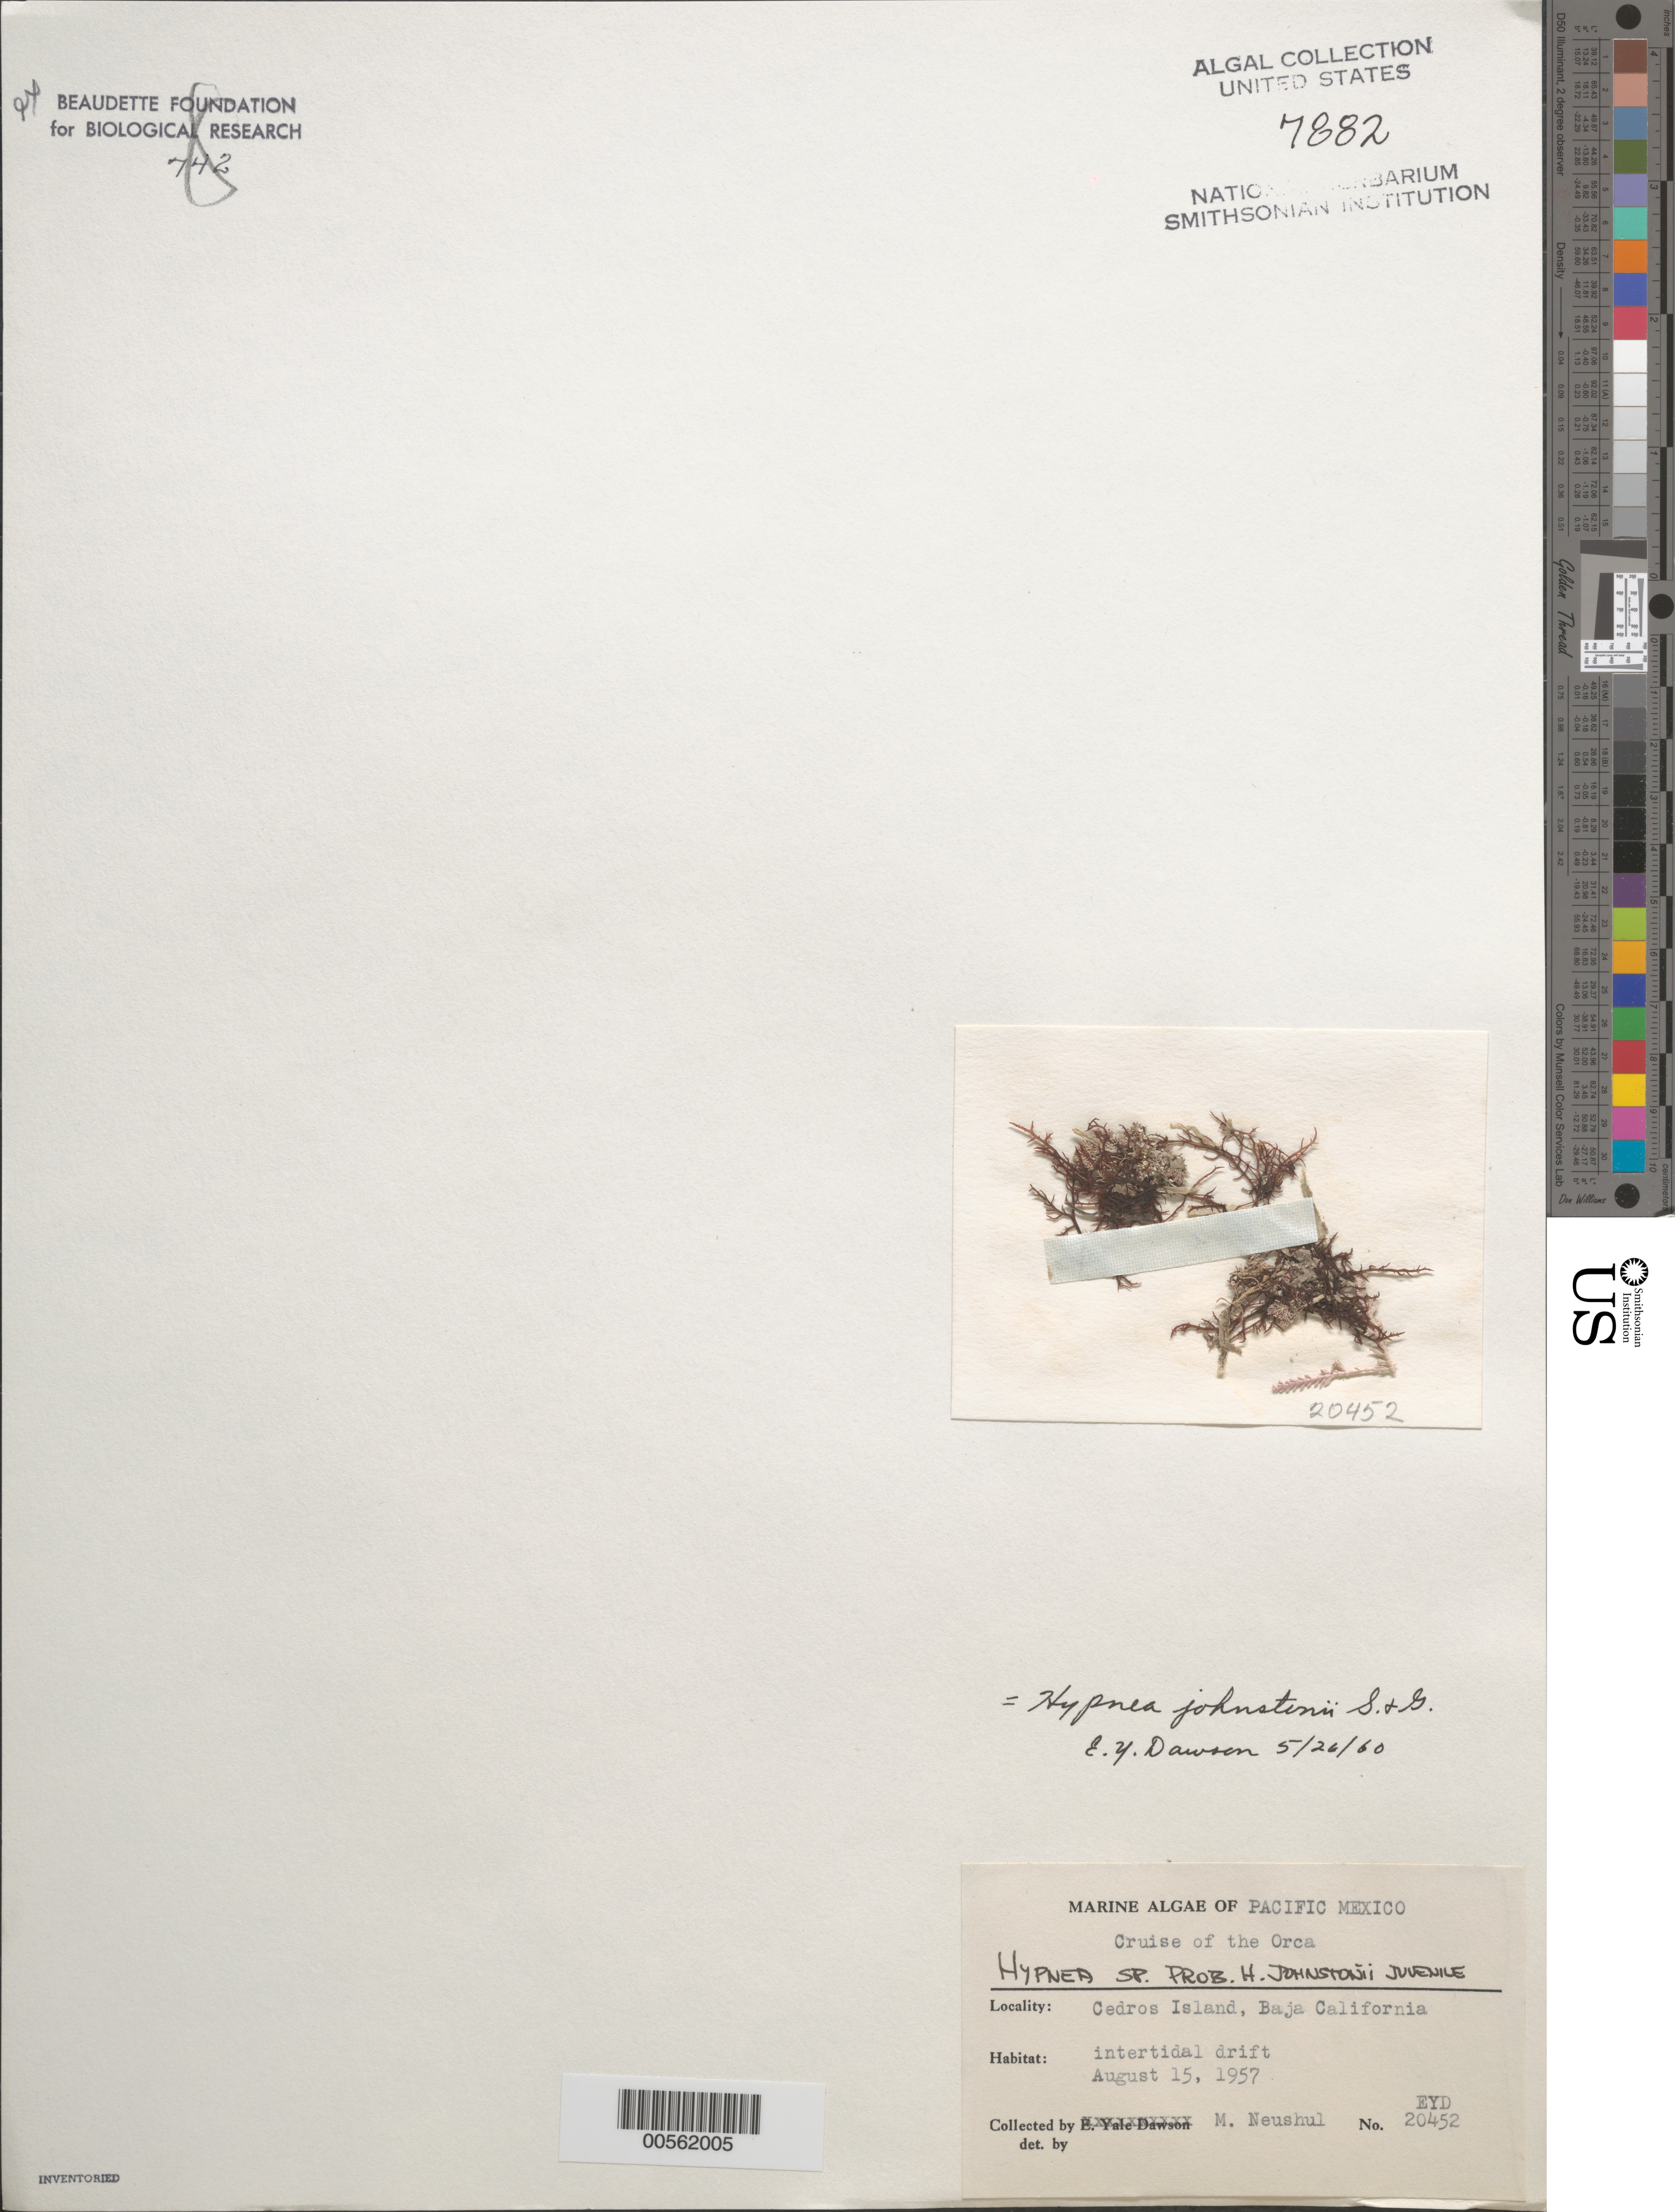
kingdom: Plantae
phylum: Rhodophyta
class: Florideophyceae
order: Gigartinales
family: Cystocloniaceae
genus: Hypnea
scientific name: Hypnea johnstonii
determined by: Dawson, E. Y.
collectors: M. Neushul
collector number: EYD 20452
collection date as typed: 15 Aug 1957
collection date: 1957-08-15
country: Mexico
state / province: Baja California Norte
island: Isla Cedros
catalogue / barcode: US 7882